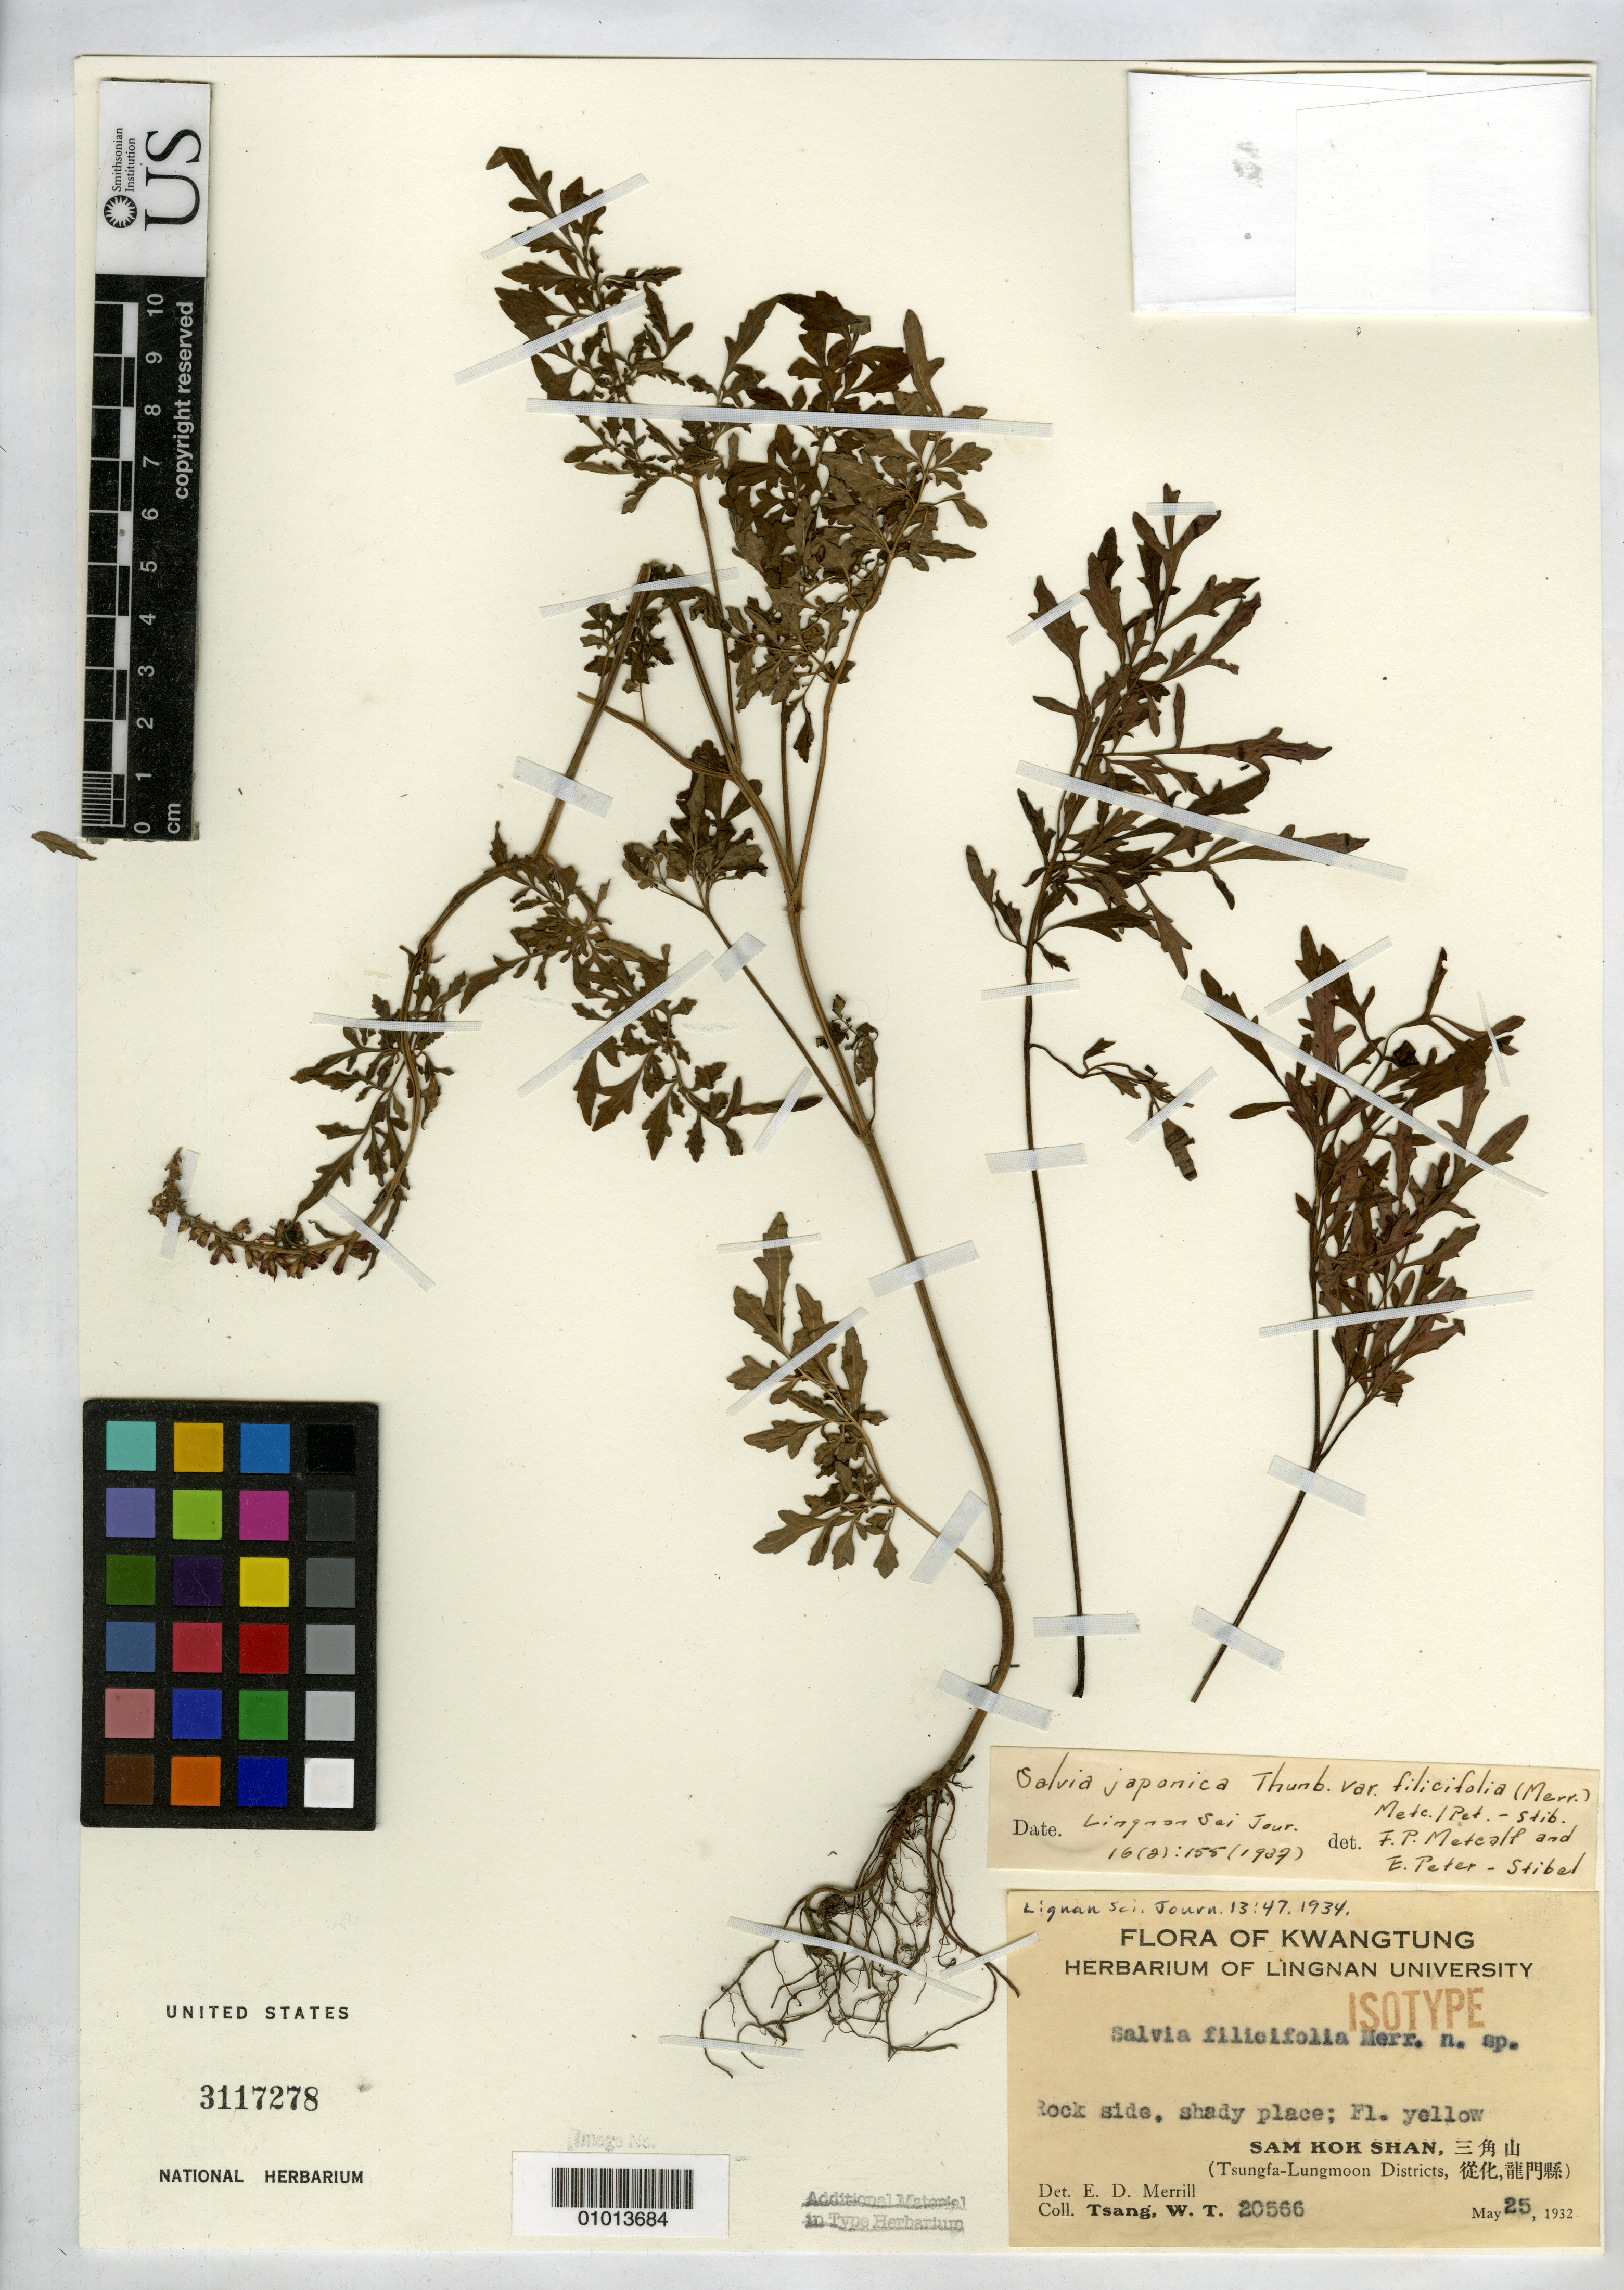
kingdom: Plantae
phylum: Tracheophyta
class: Magnoliopsida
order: Lamiales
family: Lamiaceae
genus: Salvia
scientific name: Salvia filicifolia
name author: Merr.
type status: Isotype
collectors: W. T. Tsang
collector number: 20566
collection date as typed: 25 May 1932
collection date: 1932-05-25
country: China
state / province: Guangdong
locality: Sam Kok Shan. Tsungfa-Lungmoon Dist.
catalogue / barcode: US 3117278